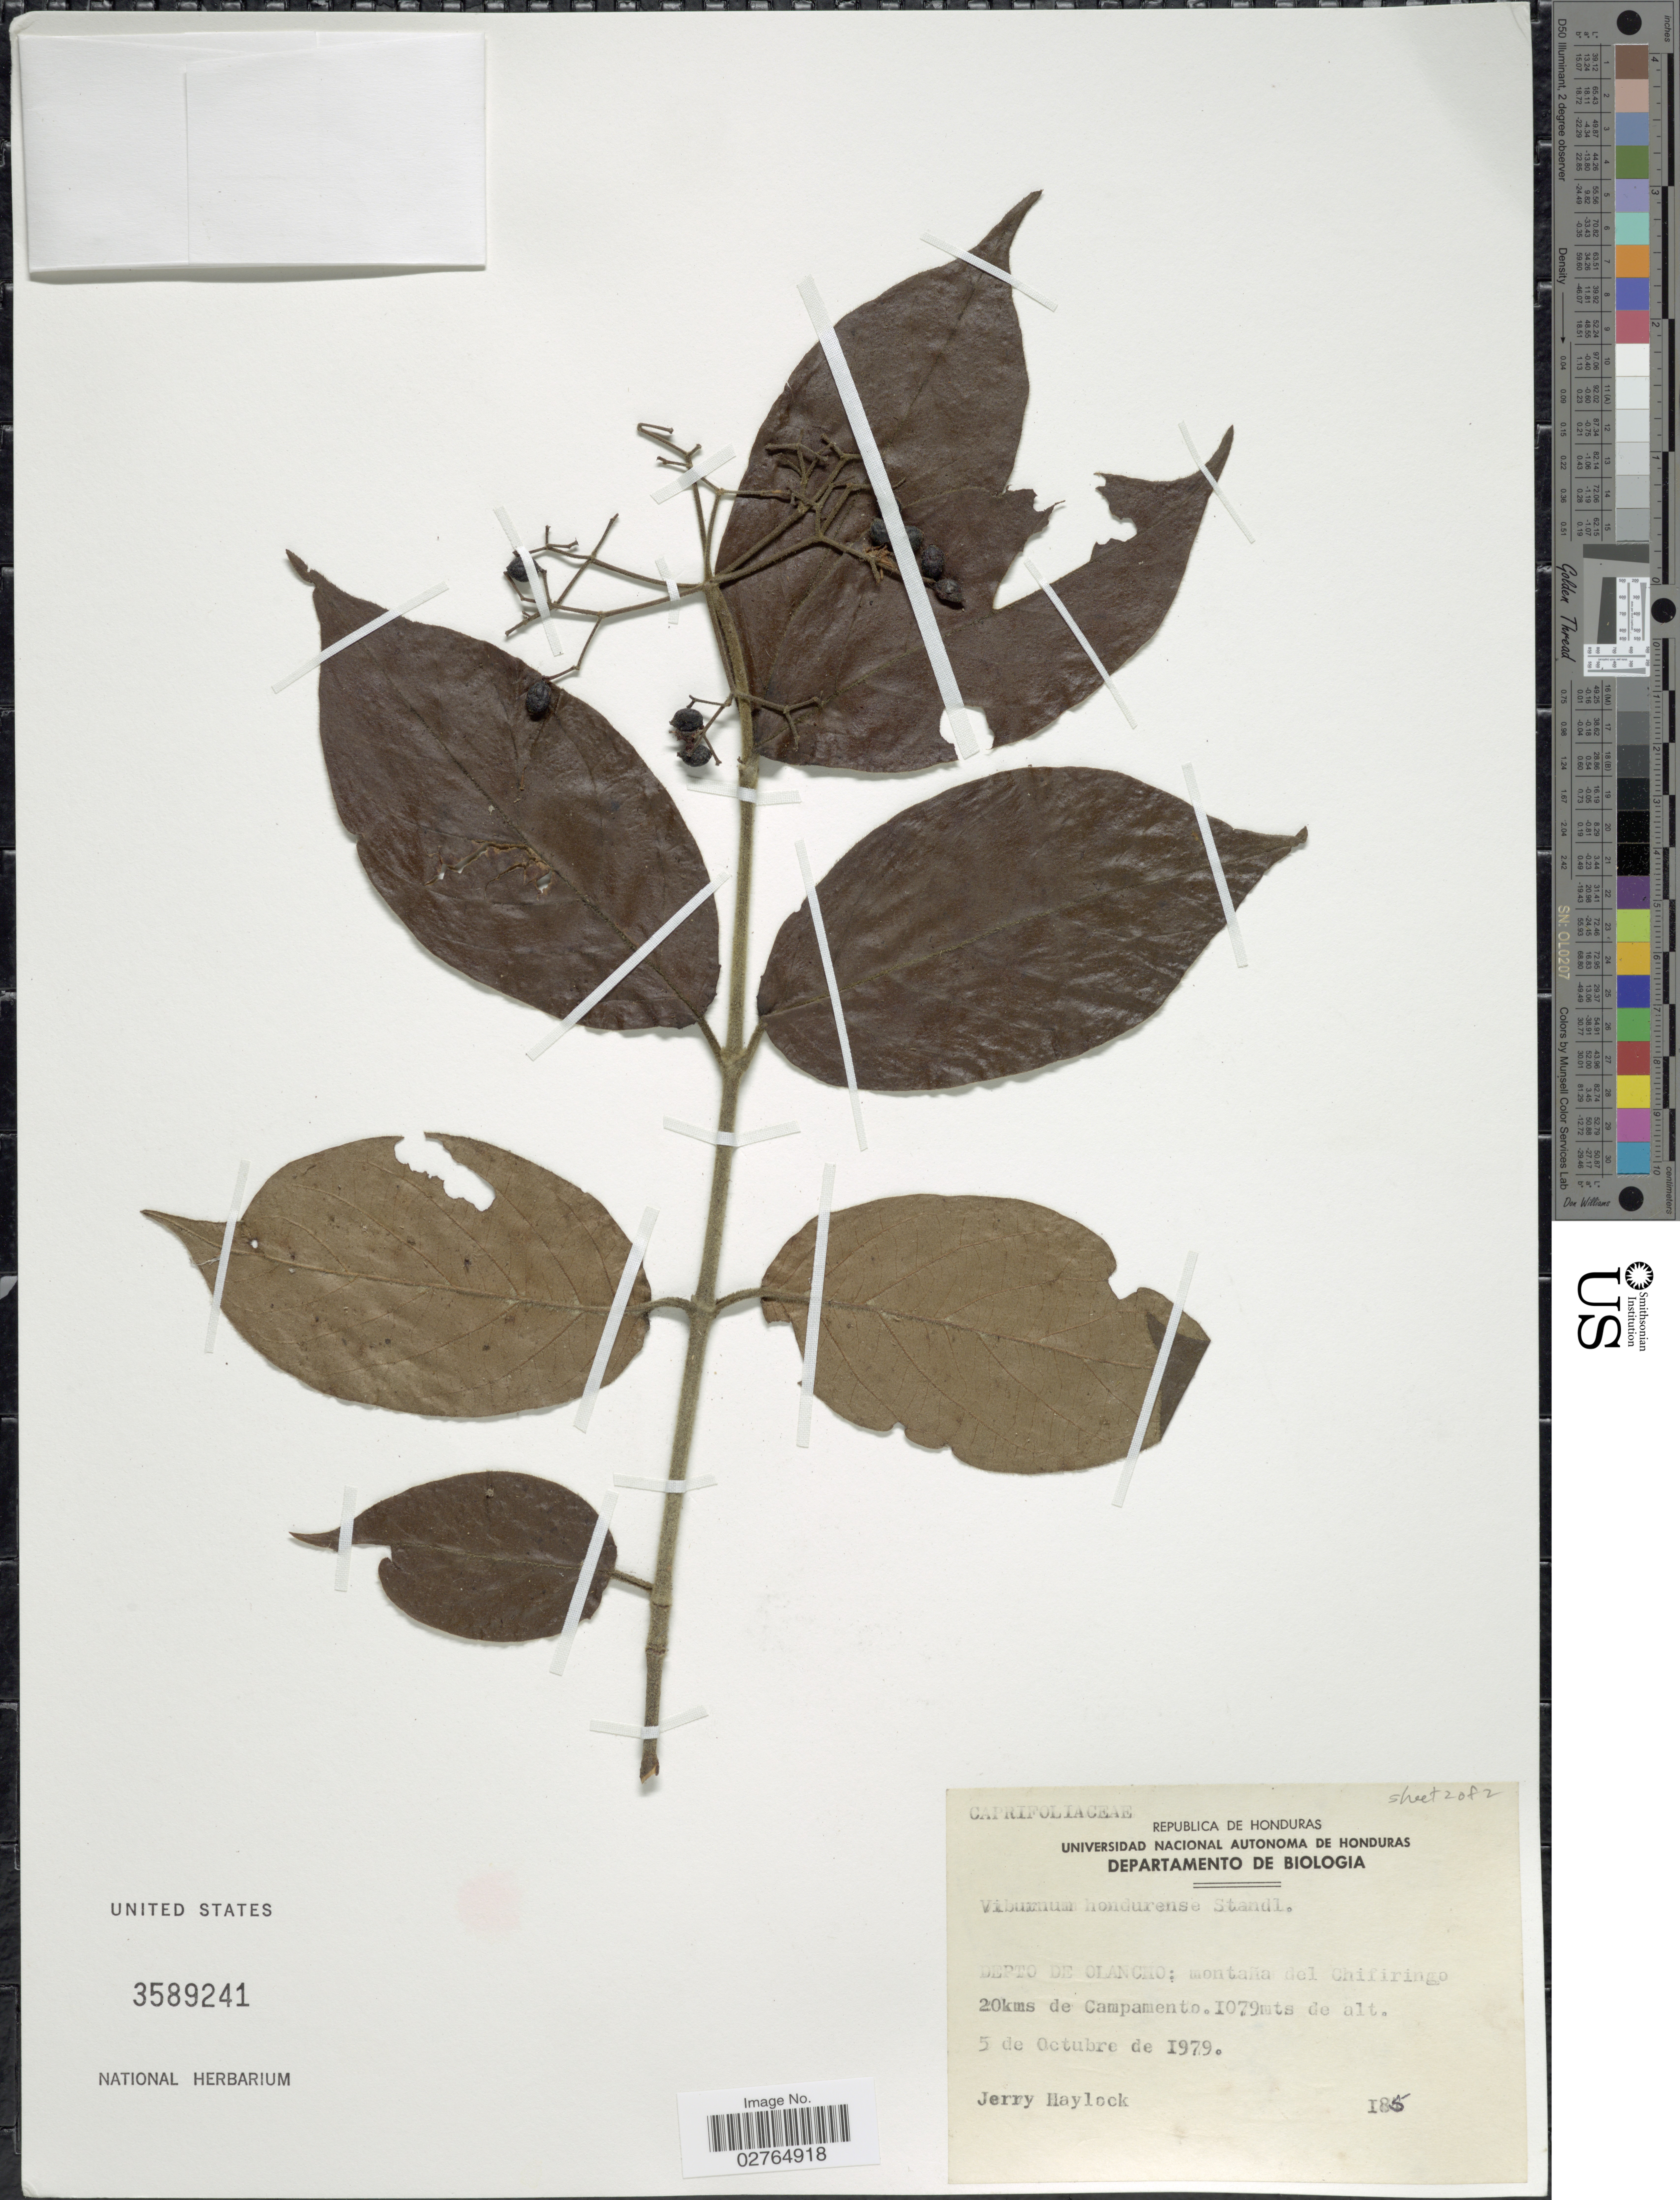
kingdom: Plantae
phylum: Tracheophyta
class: Magnoliopsida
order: Dipsacales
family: Viburnaceae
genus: Viburnum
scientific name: Viburnum hondurense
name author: Standl.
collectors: J. Haylock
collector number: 185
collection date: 1979-10-05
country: Honduras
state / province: Olancho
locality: Depto de Olancho: montaña del Chifiringo 20kms de Campamento.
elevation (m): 1079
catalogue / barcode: US 3589241